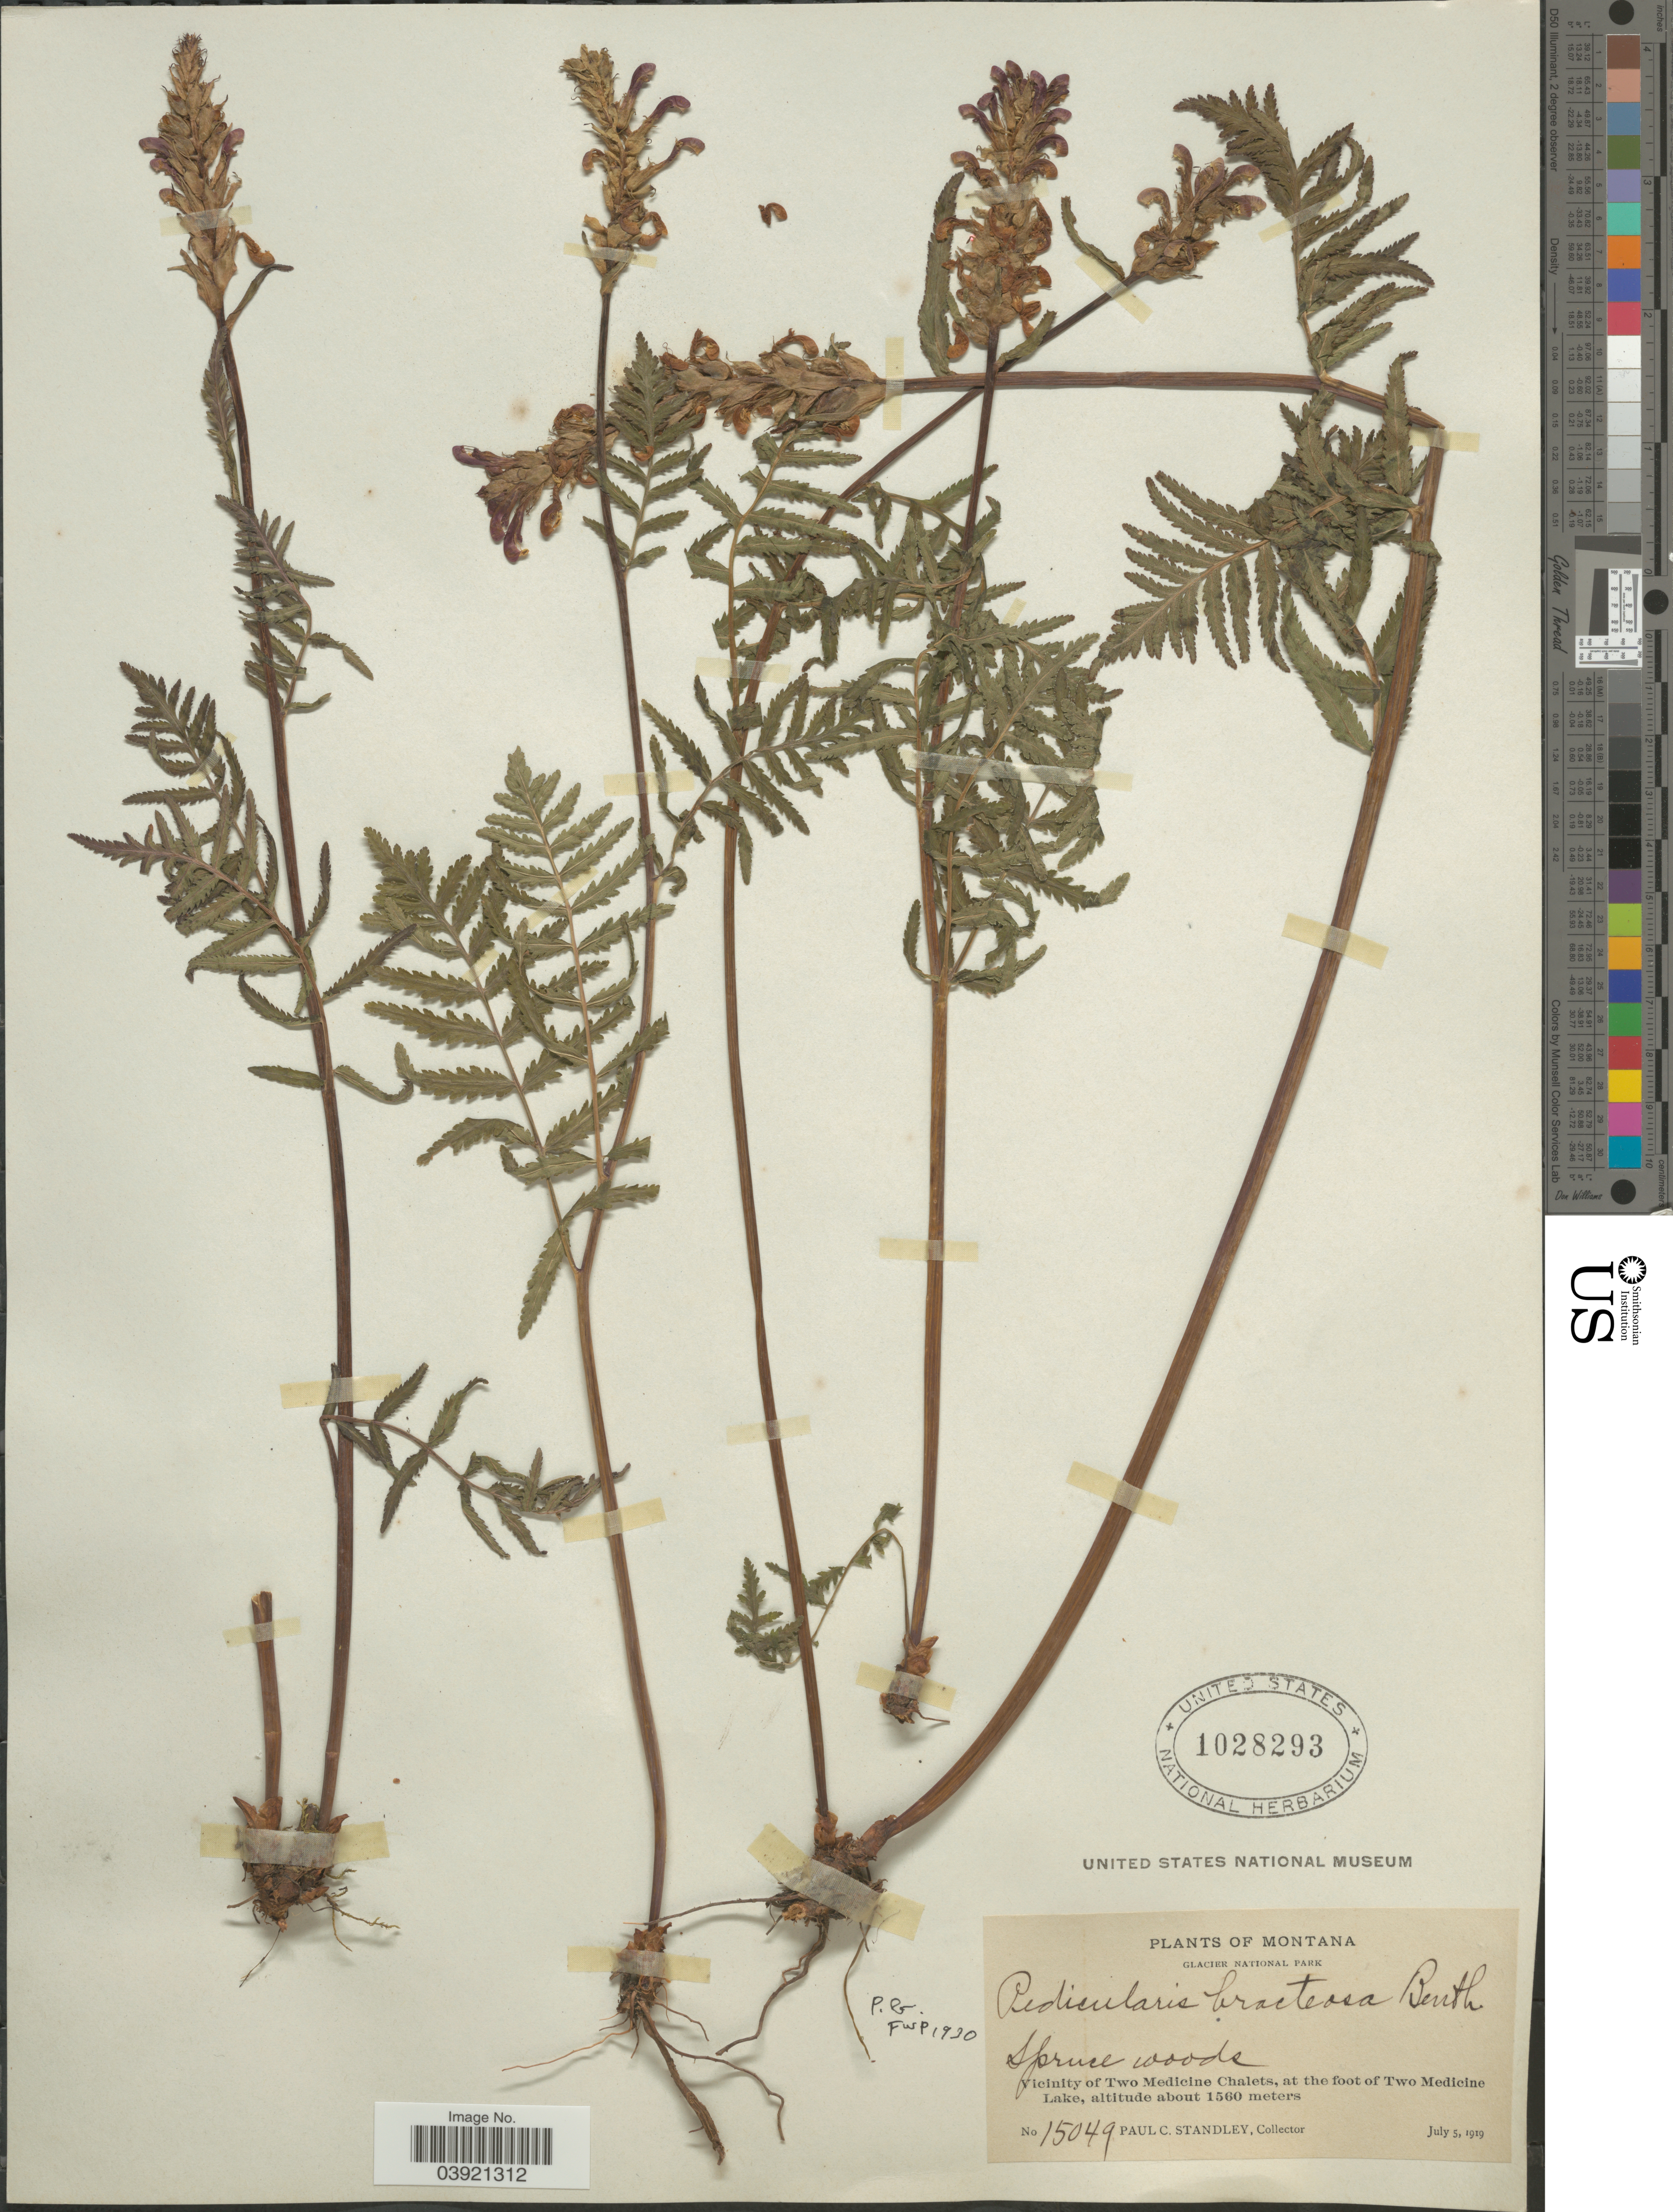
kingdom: Plantae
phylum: Tracheophyta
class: Magnoliopsida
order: Lamiales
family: Orobanchaceae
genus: Pedicularis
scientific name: Pedicularis bracteosa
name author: Benth.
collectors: P. C. Standley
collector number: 15049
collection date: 1919-07-05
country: United States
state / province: Montana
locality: Glacier National Park. Vicinity of Two Medicine Chalets, at the foot of Two Medicine Lake.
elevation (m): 1560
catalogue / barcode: US 1028293